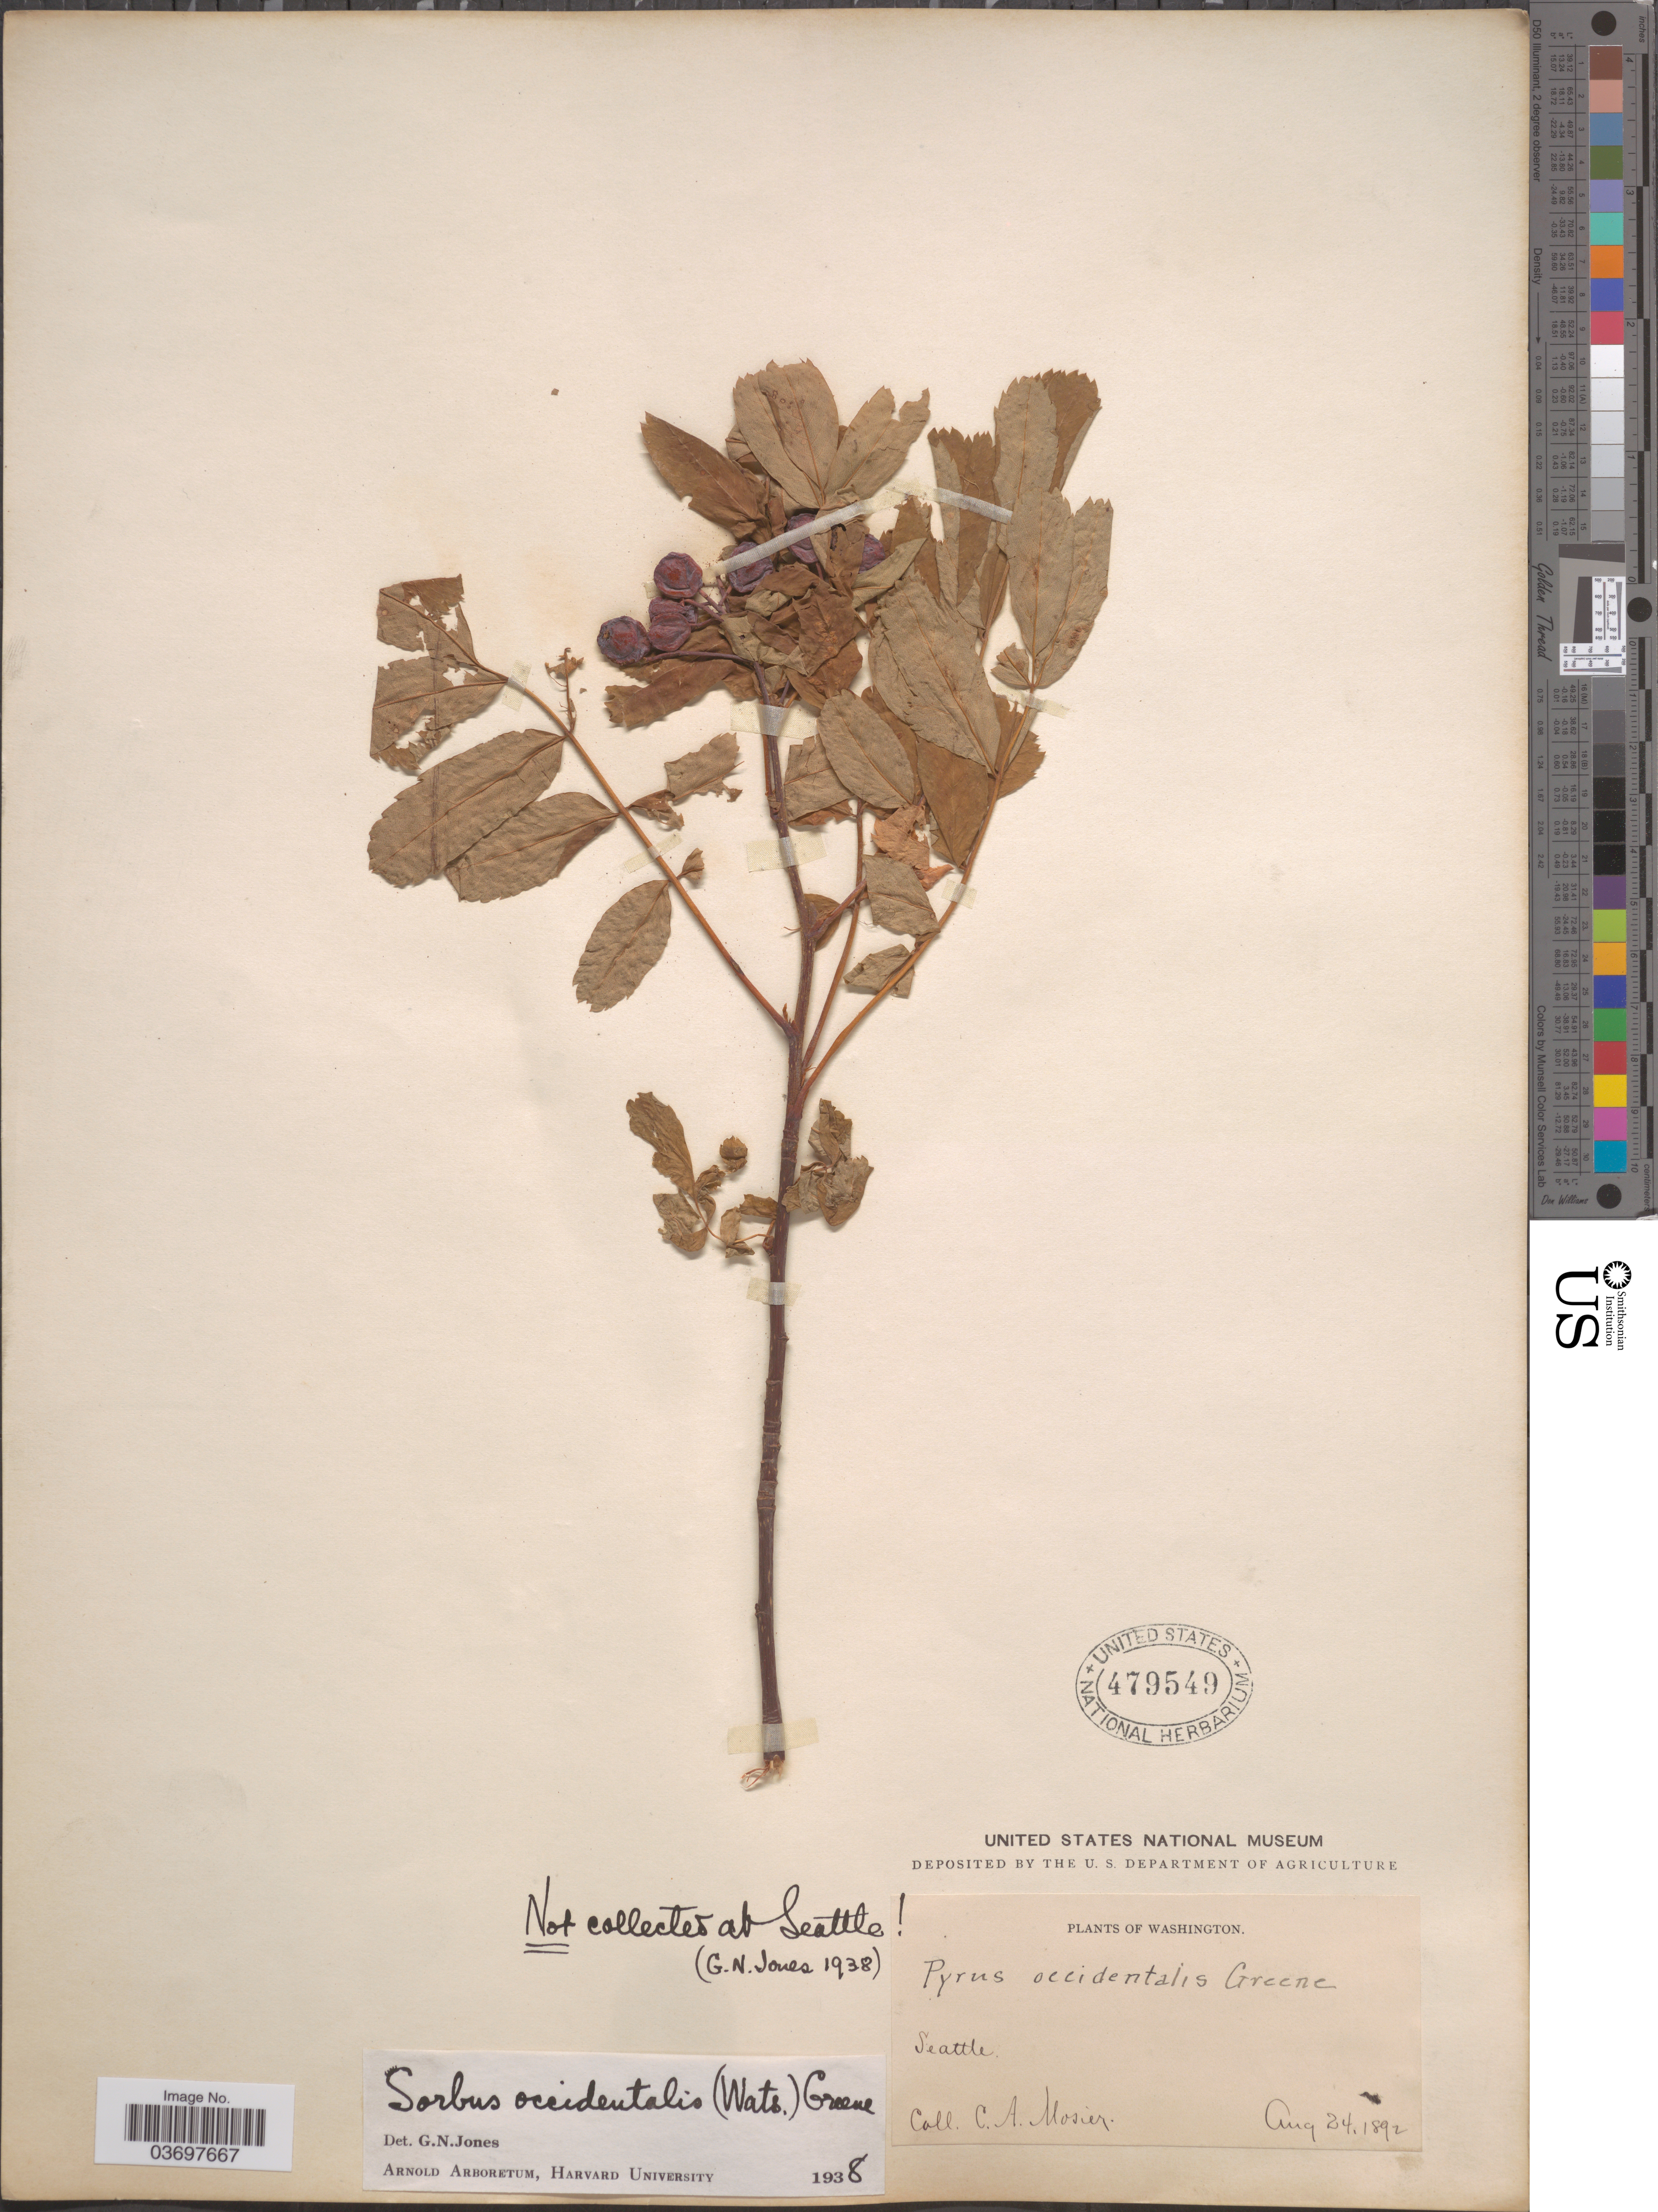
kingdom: Plantae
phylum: Tracheophyta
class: Magnoliopsida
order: Rosales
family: Rosaceae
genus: Sorbus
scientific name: Sorbus pumila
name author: Raf.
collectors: C. A. Mosier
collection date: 1892-08-24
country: United States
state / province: Washington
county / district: King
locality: Seattle.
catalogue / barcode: US 479549